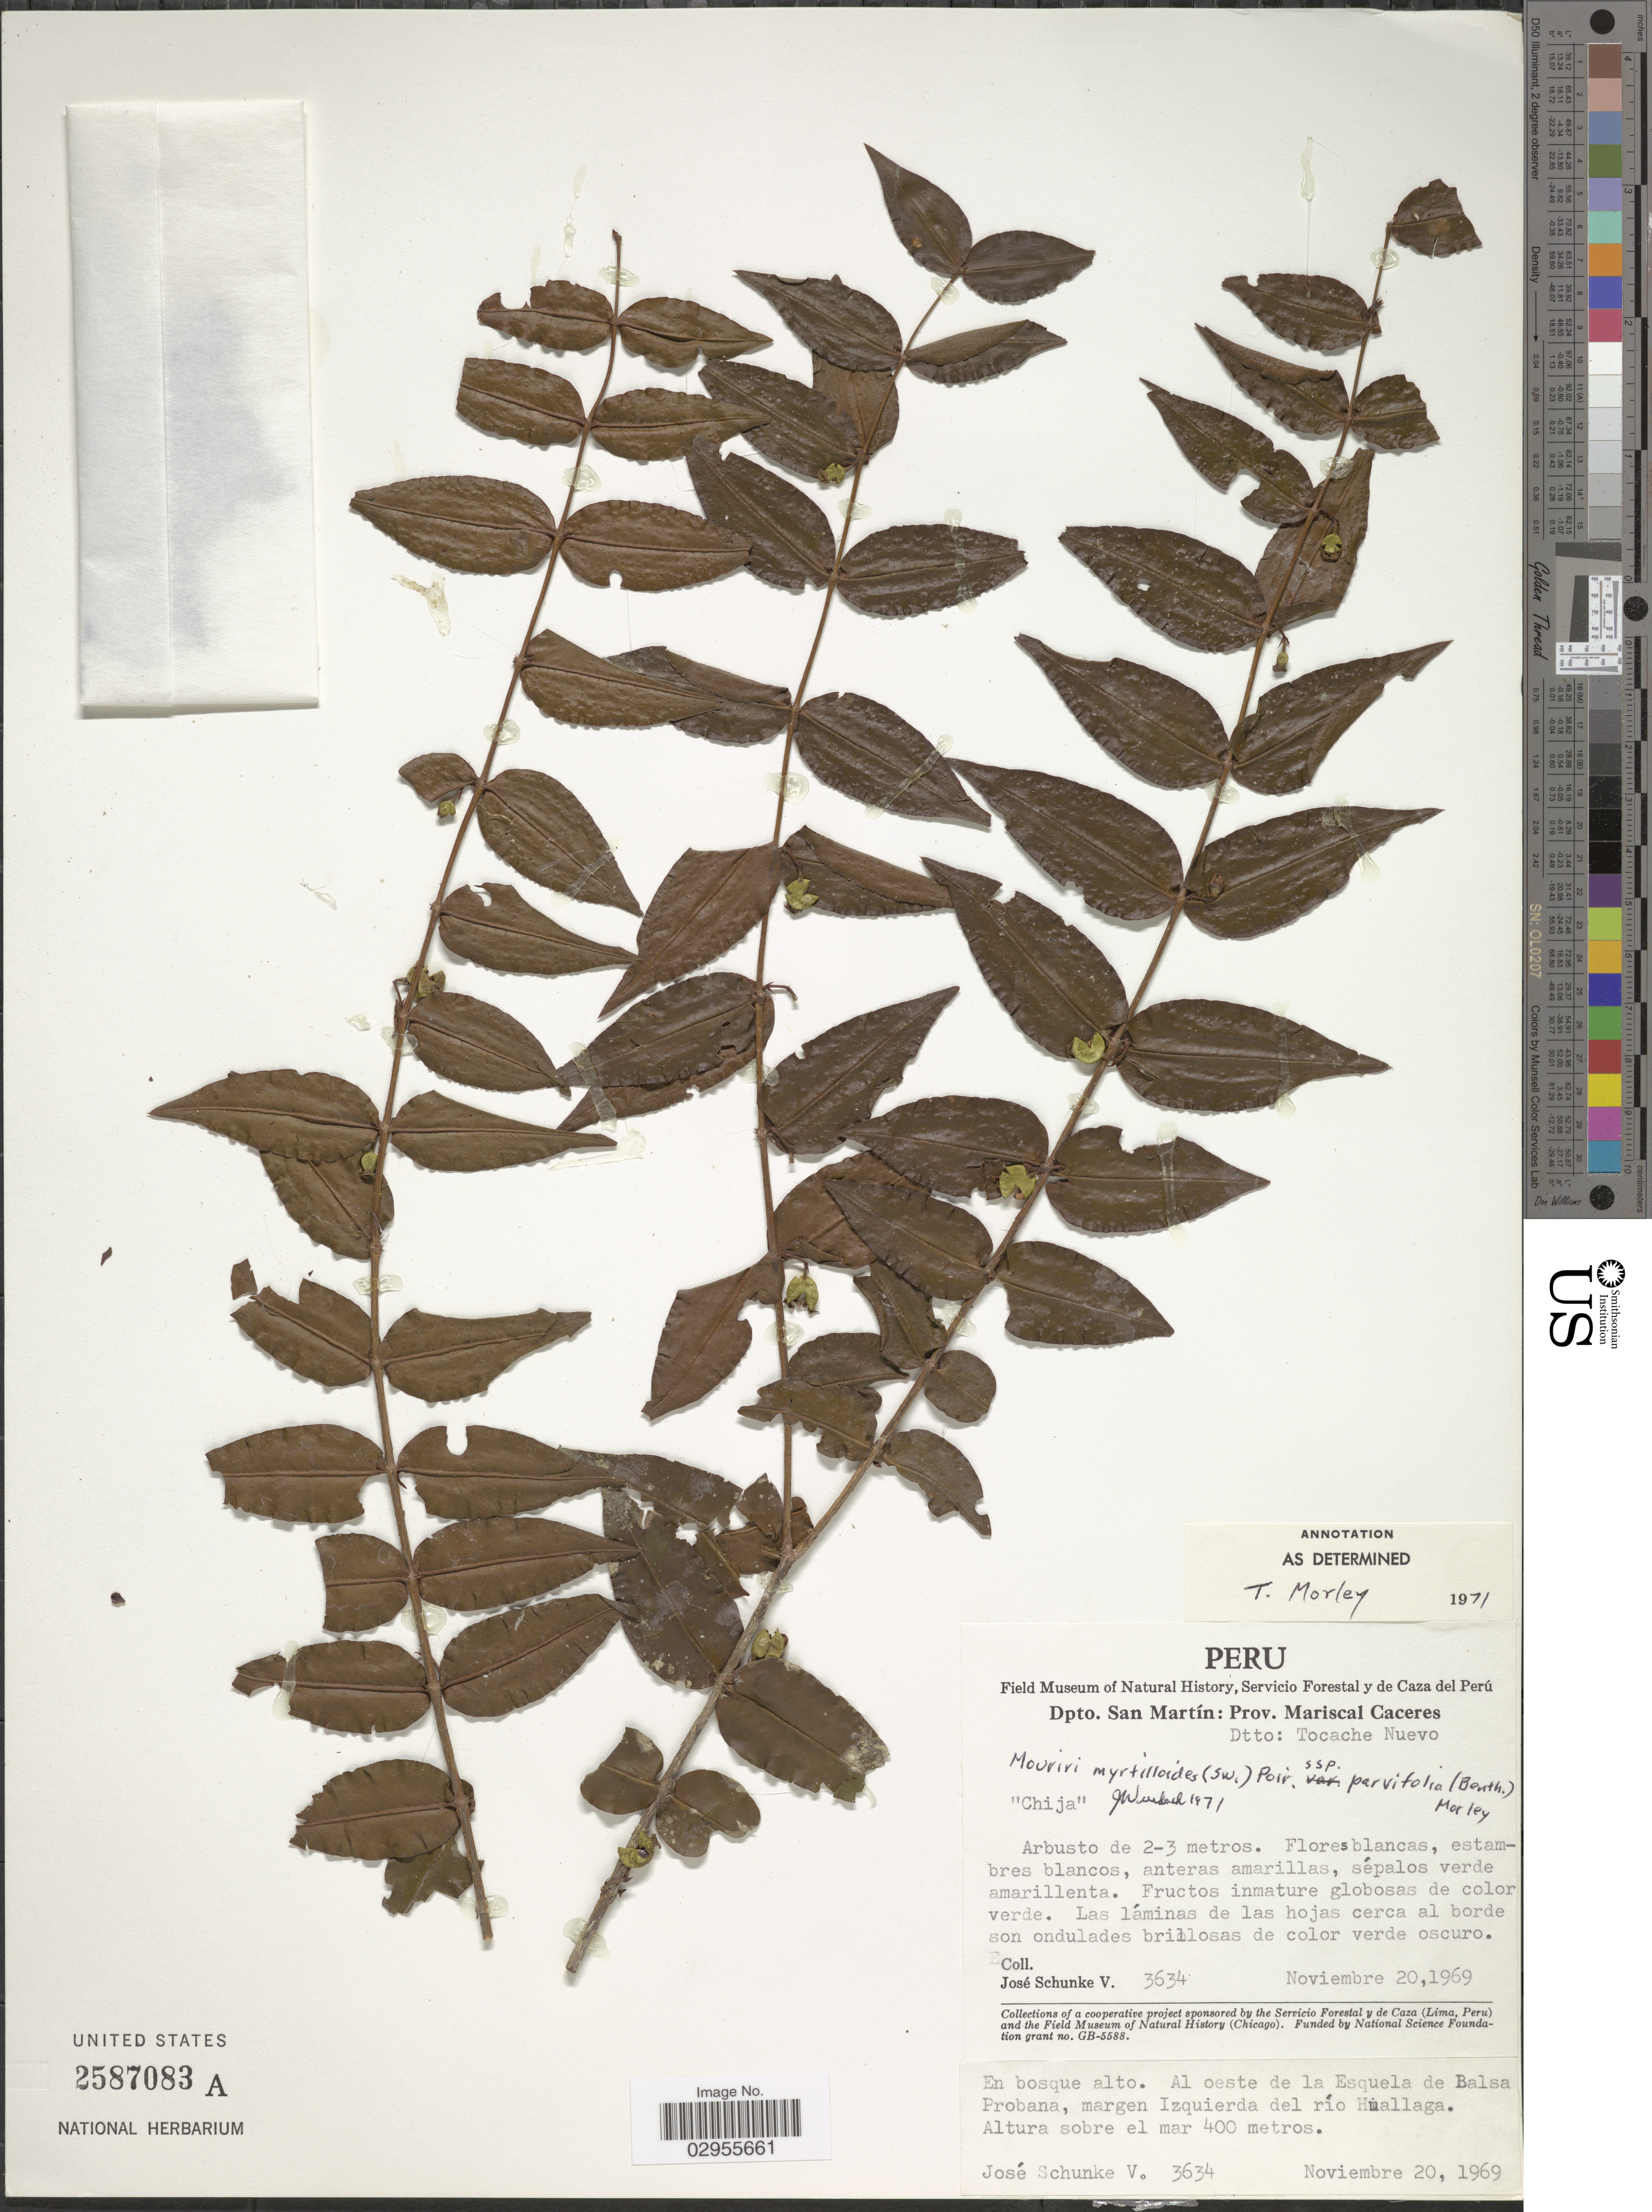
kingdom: Plantae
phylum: Tracheophyta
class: Magnoliopsida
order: Myrtales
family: Melastomataceae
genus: Mouriri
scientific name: Mouriri myrtilloides subsp. parvifolia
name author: (Benth.) Morley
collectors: J. Schunke Vigo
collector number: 3634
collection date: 1969-11-20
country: Peru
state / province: San Martín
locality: Dpto. San Martín: Prov. Mariscal Caceres, Dtto: Tocache Nuevo. Al oeste de la Esquela de Balsa Probana, margen Izquierda del río Huallaga.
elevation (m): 400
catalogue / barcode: US 2587083A